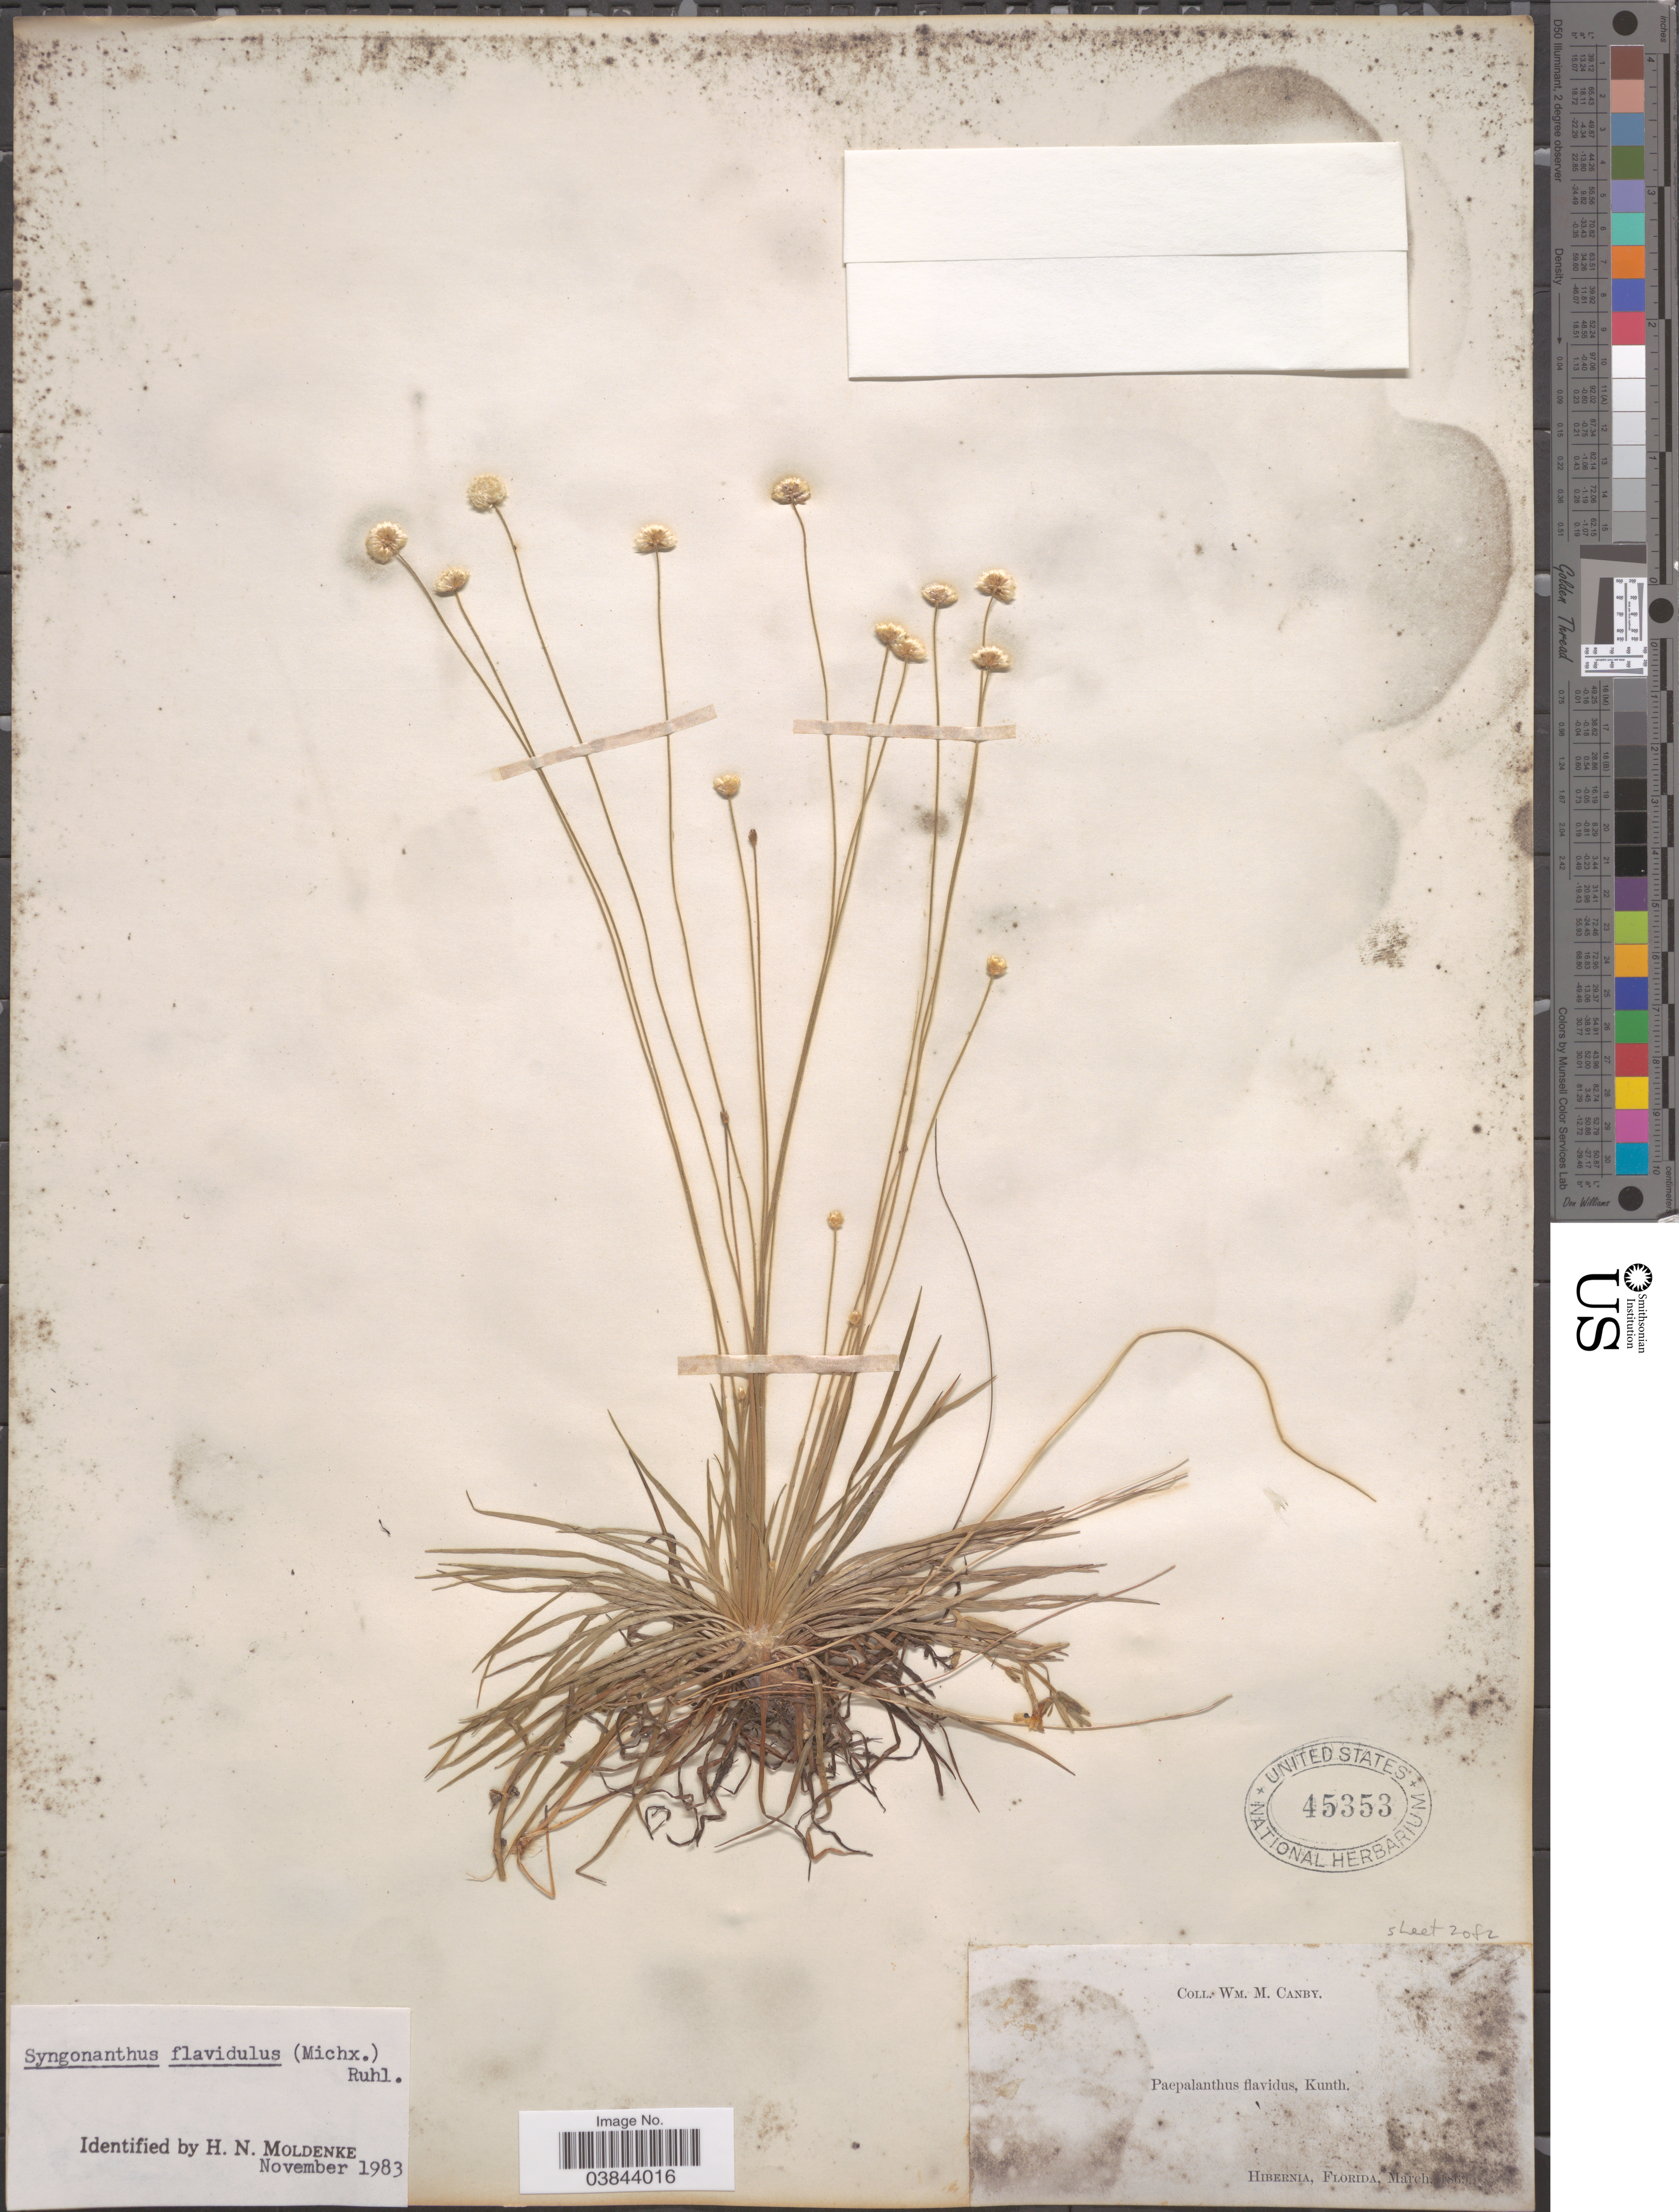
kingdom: Plantae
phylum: Tracheophyta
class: Liliopsida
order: Poales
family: Eriocaulaceae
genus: Syngonanthus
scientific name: Syngonanthus flavidulus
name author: (Michx.) Ruhland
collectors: W. M. Canby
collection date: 1869-03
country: United States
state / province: Florida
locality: Hibernia.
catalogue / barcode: US 45353